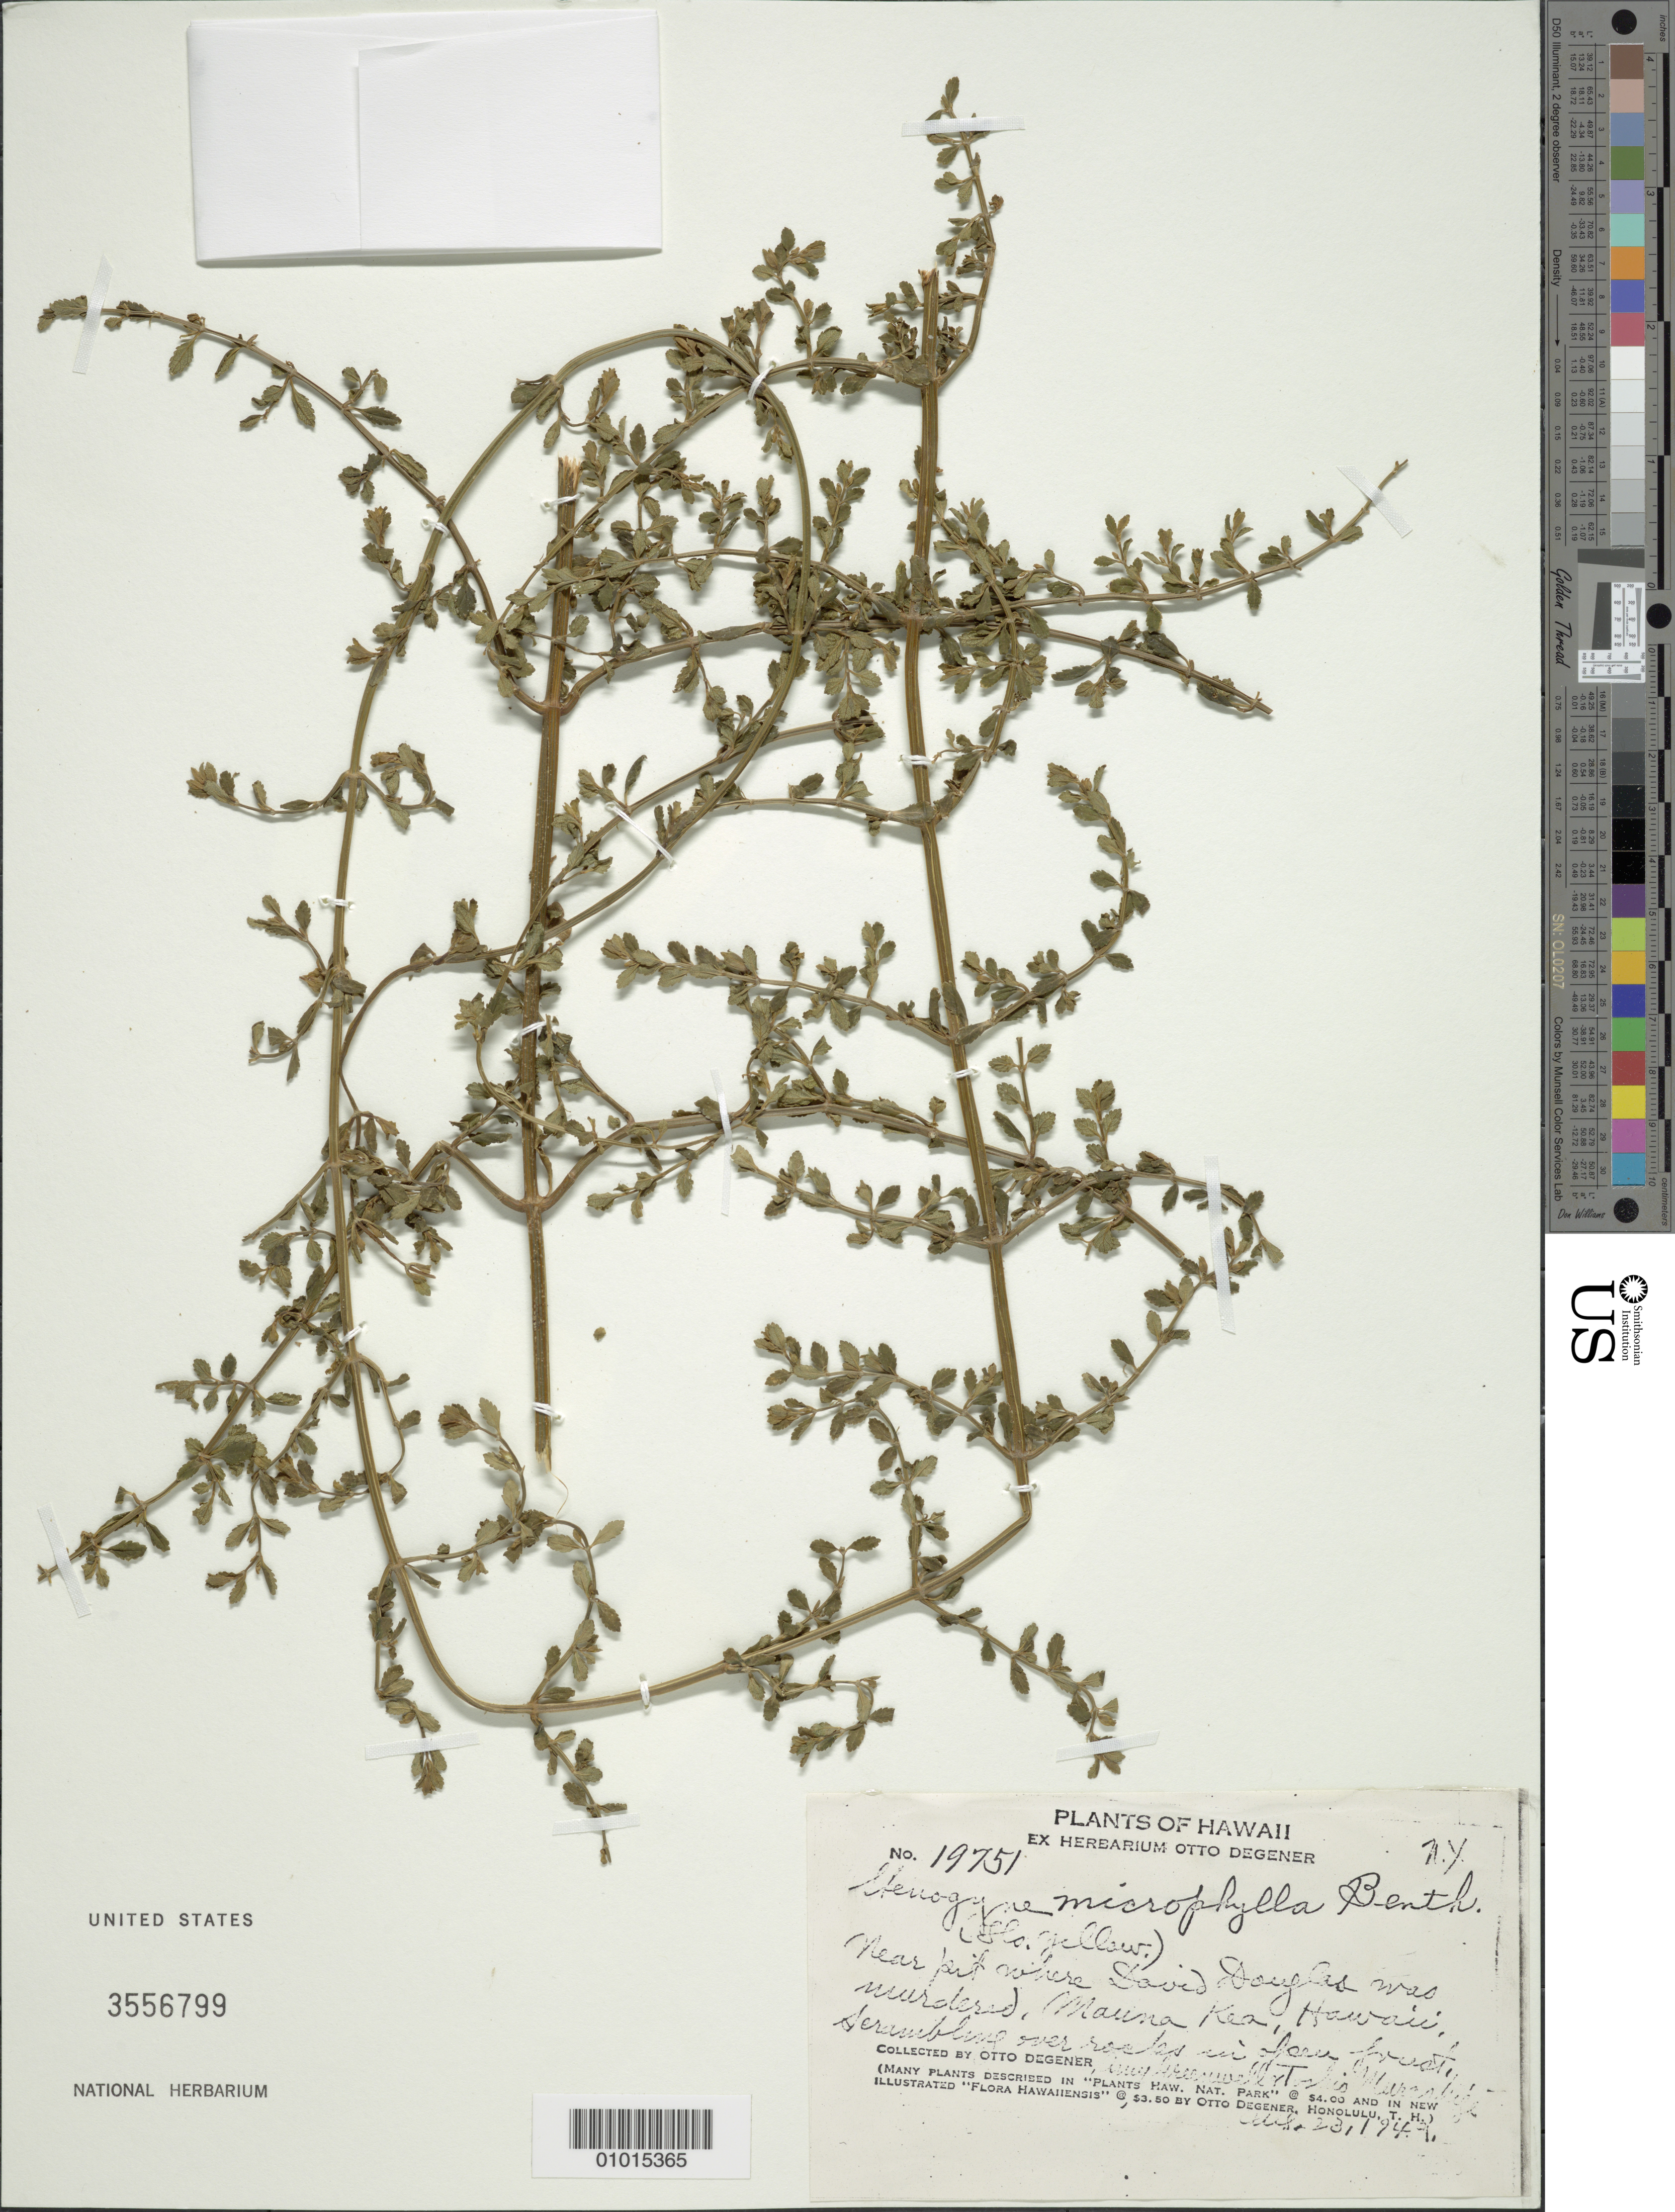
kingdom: Plantae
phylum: Tracheophyta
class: Magnoliopsida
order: Lamiales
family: Lamiaceae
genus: Stenogyne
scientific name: Stenogyne microphylla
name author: Benth.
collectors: O. Degener, -. Greenwell & Murashige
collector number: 19751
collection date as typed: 23 Aug 1949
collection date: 1949-08-23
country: United States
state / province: Hawaii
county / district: Hawaii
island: Hawaii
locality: Mauna Kea (near pit where David Douglas was murdered)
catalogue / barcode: US 3556799